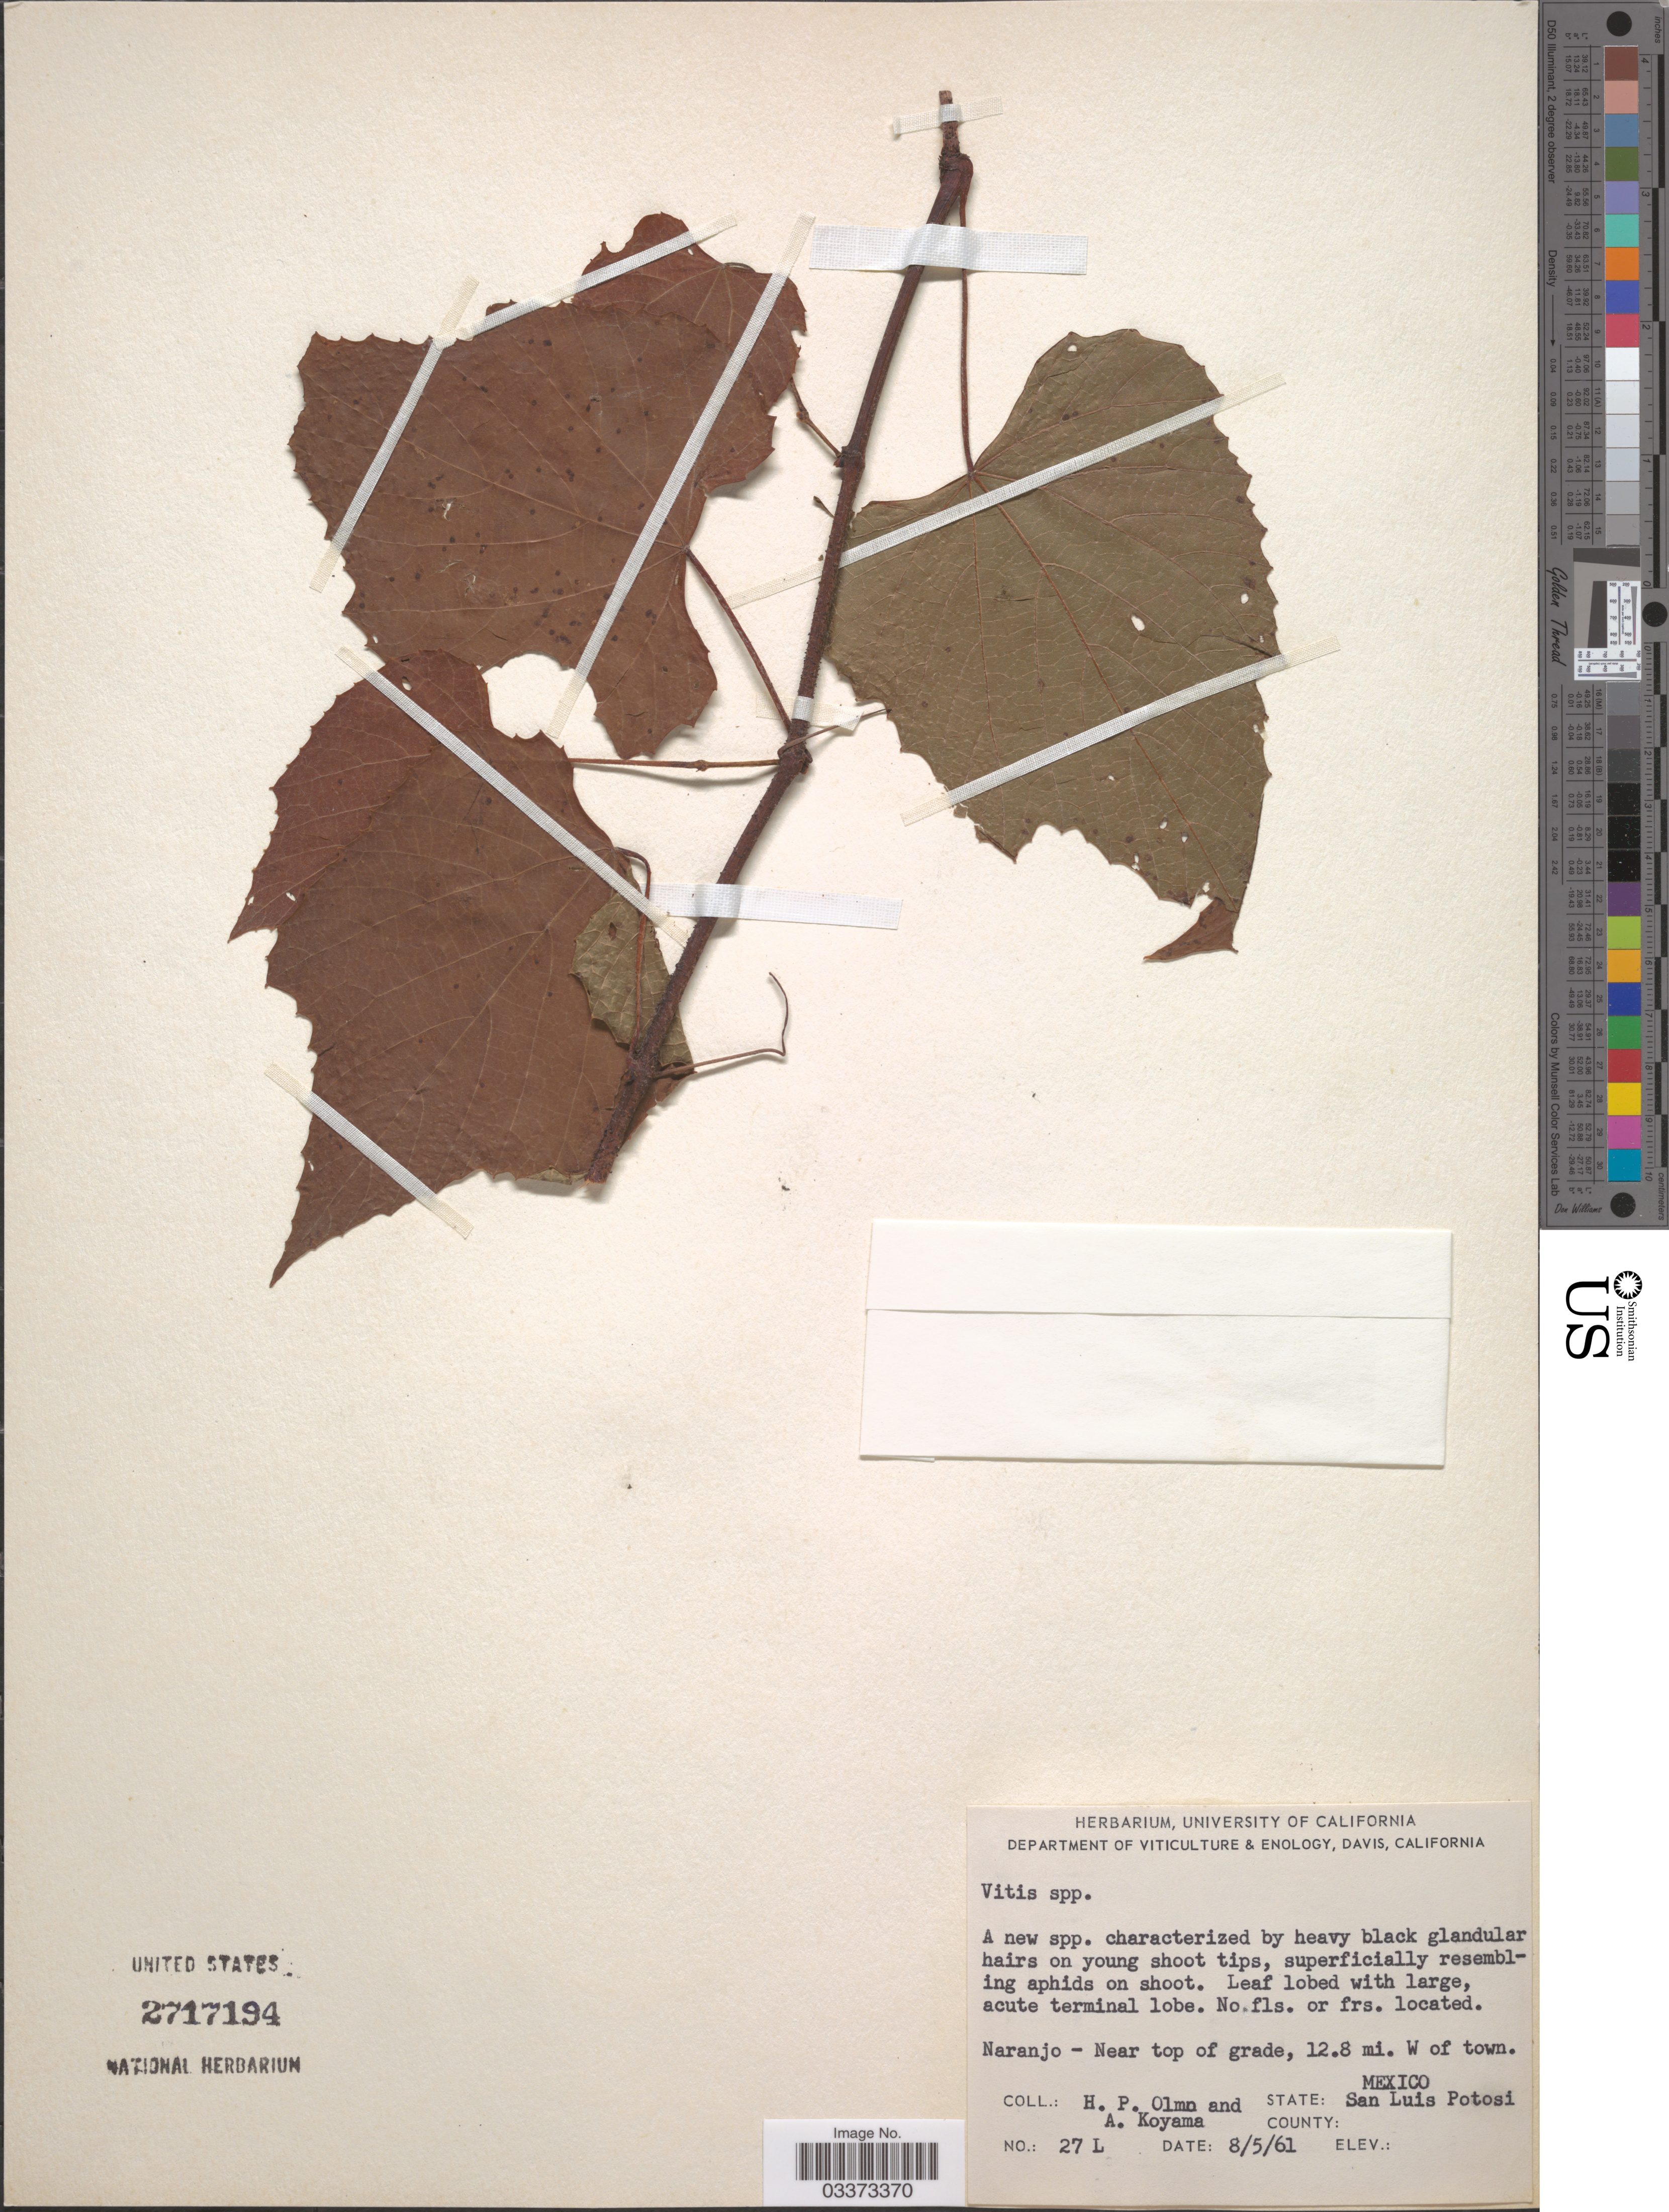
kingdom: Plantae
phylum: Tracheophyta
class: Magnoliopsida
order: Vitales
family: Vitaceae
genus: Vitis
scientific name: Vitis berlandieri x V. rupestris Scheele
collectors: H. Olmo & A. Koyama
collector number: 27 L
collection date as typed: Transcribed d/m/y: 8/5/61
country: Mexico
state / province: San Luis Potosí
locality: Naranjo - Near top of grade, 12.8 mi. W of town.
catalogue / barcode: US 2717194